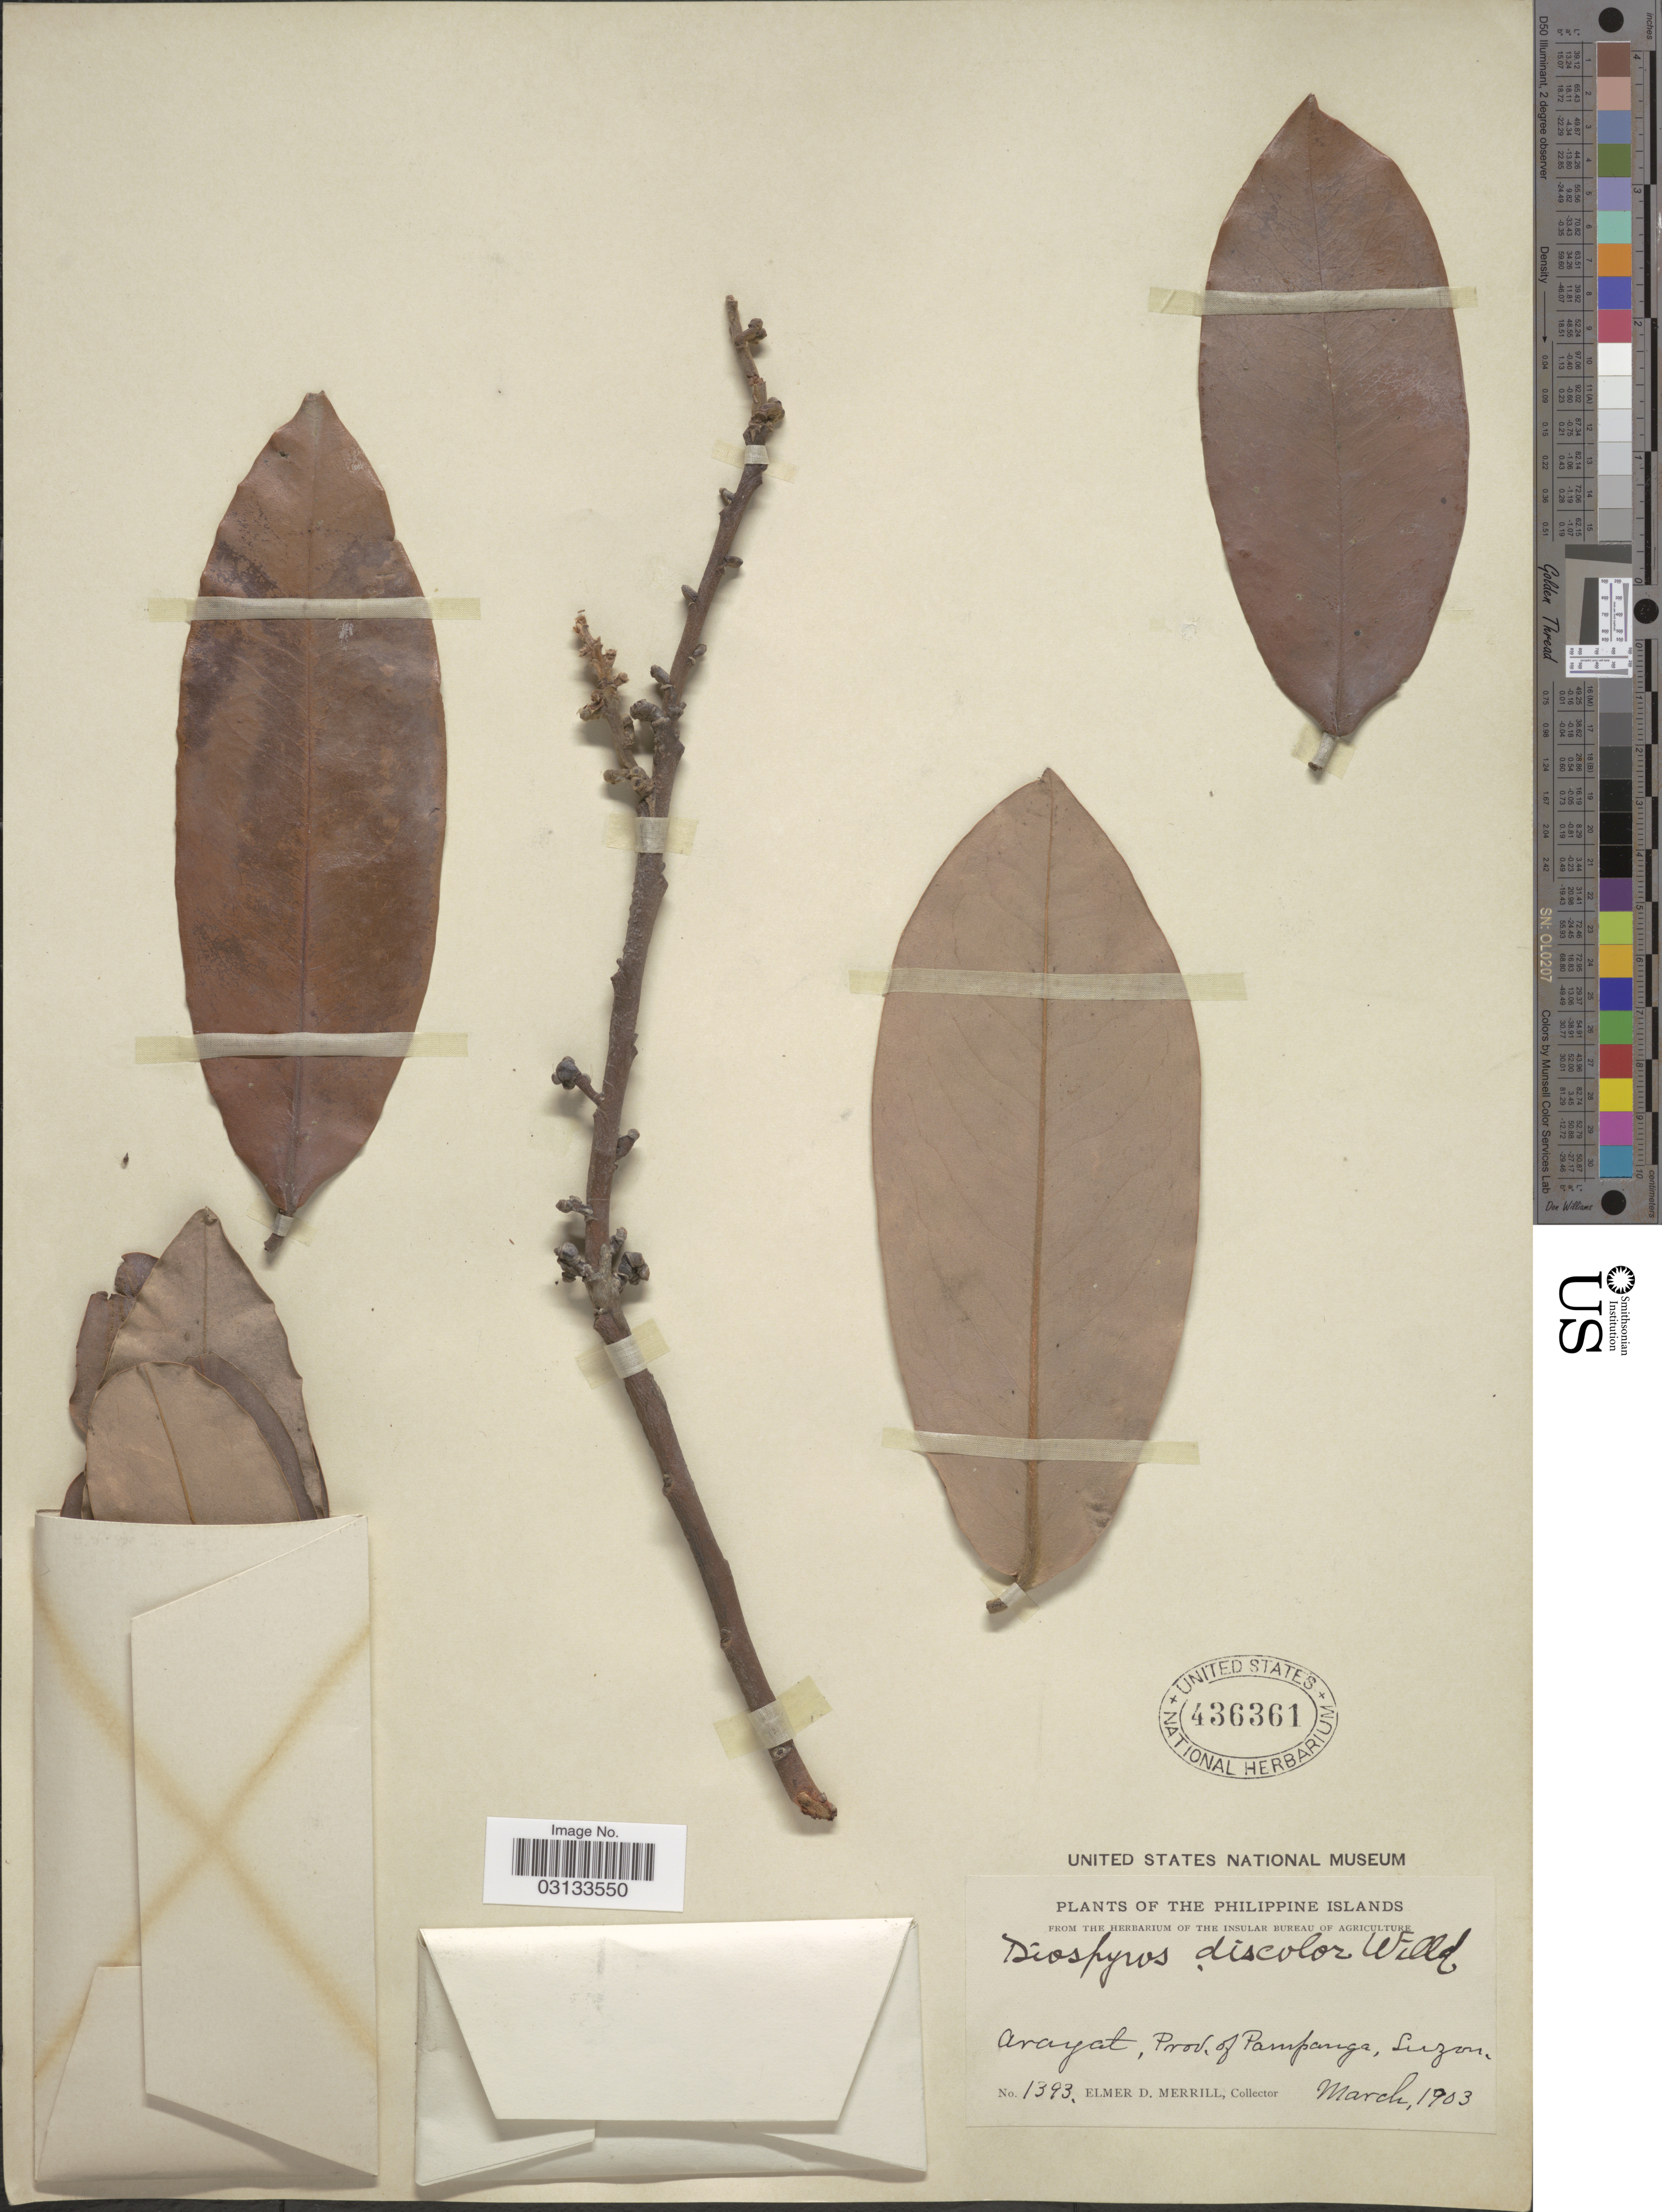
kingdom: Plantae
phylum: Tracheophyta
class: Magnoliopsida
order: Ericales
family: Ebenaceae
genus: Diospyros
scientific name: Diospyros discolor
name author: Willd.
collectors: E. D. Merrill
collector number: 1393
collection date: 1903-03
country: Philippines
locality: Arayat, Prov. of Pampanga, Luzon.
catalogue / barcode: US 436361